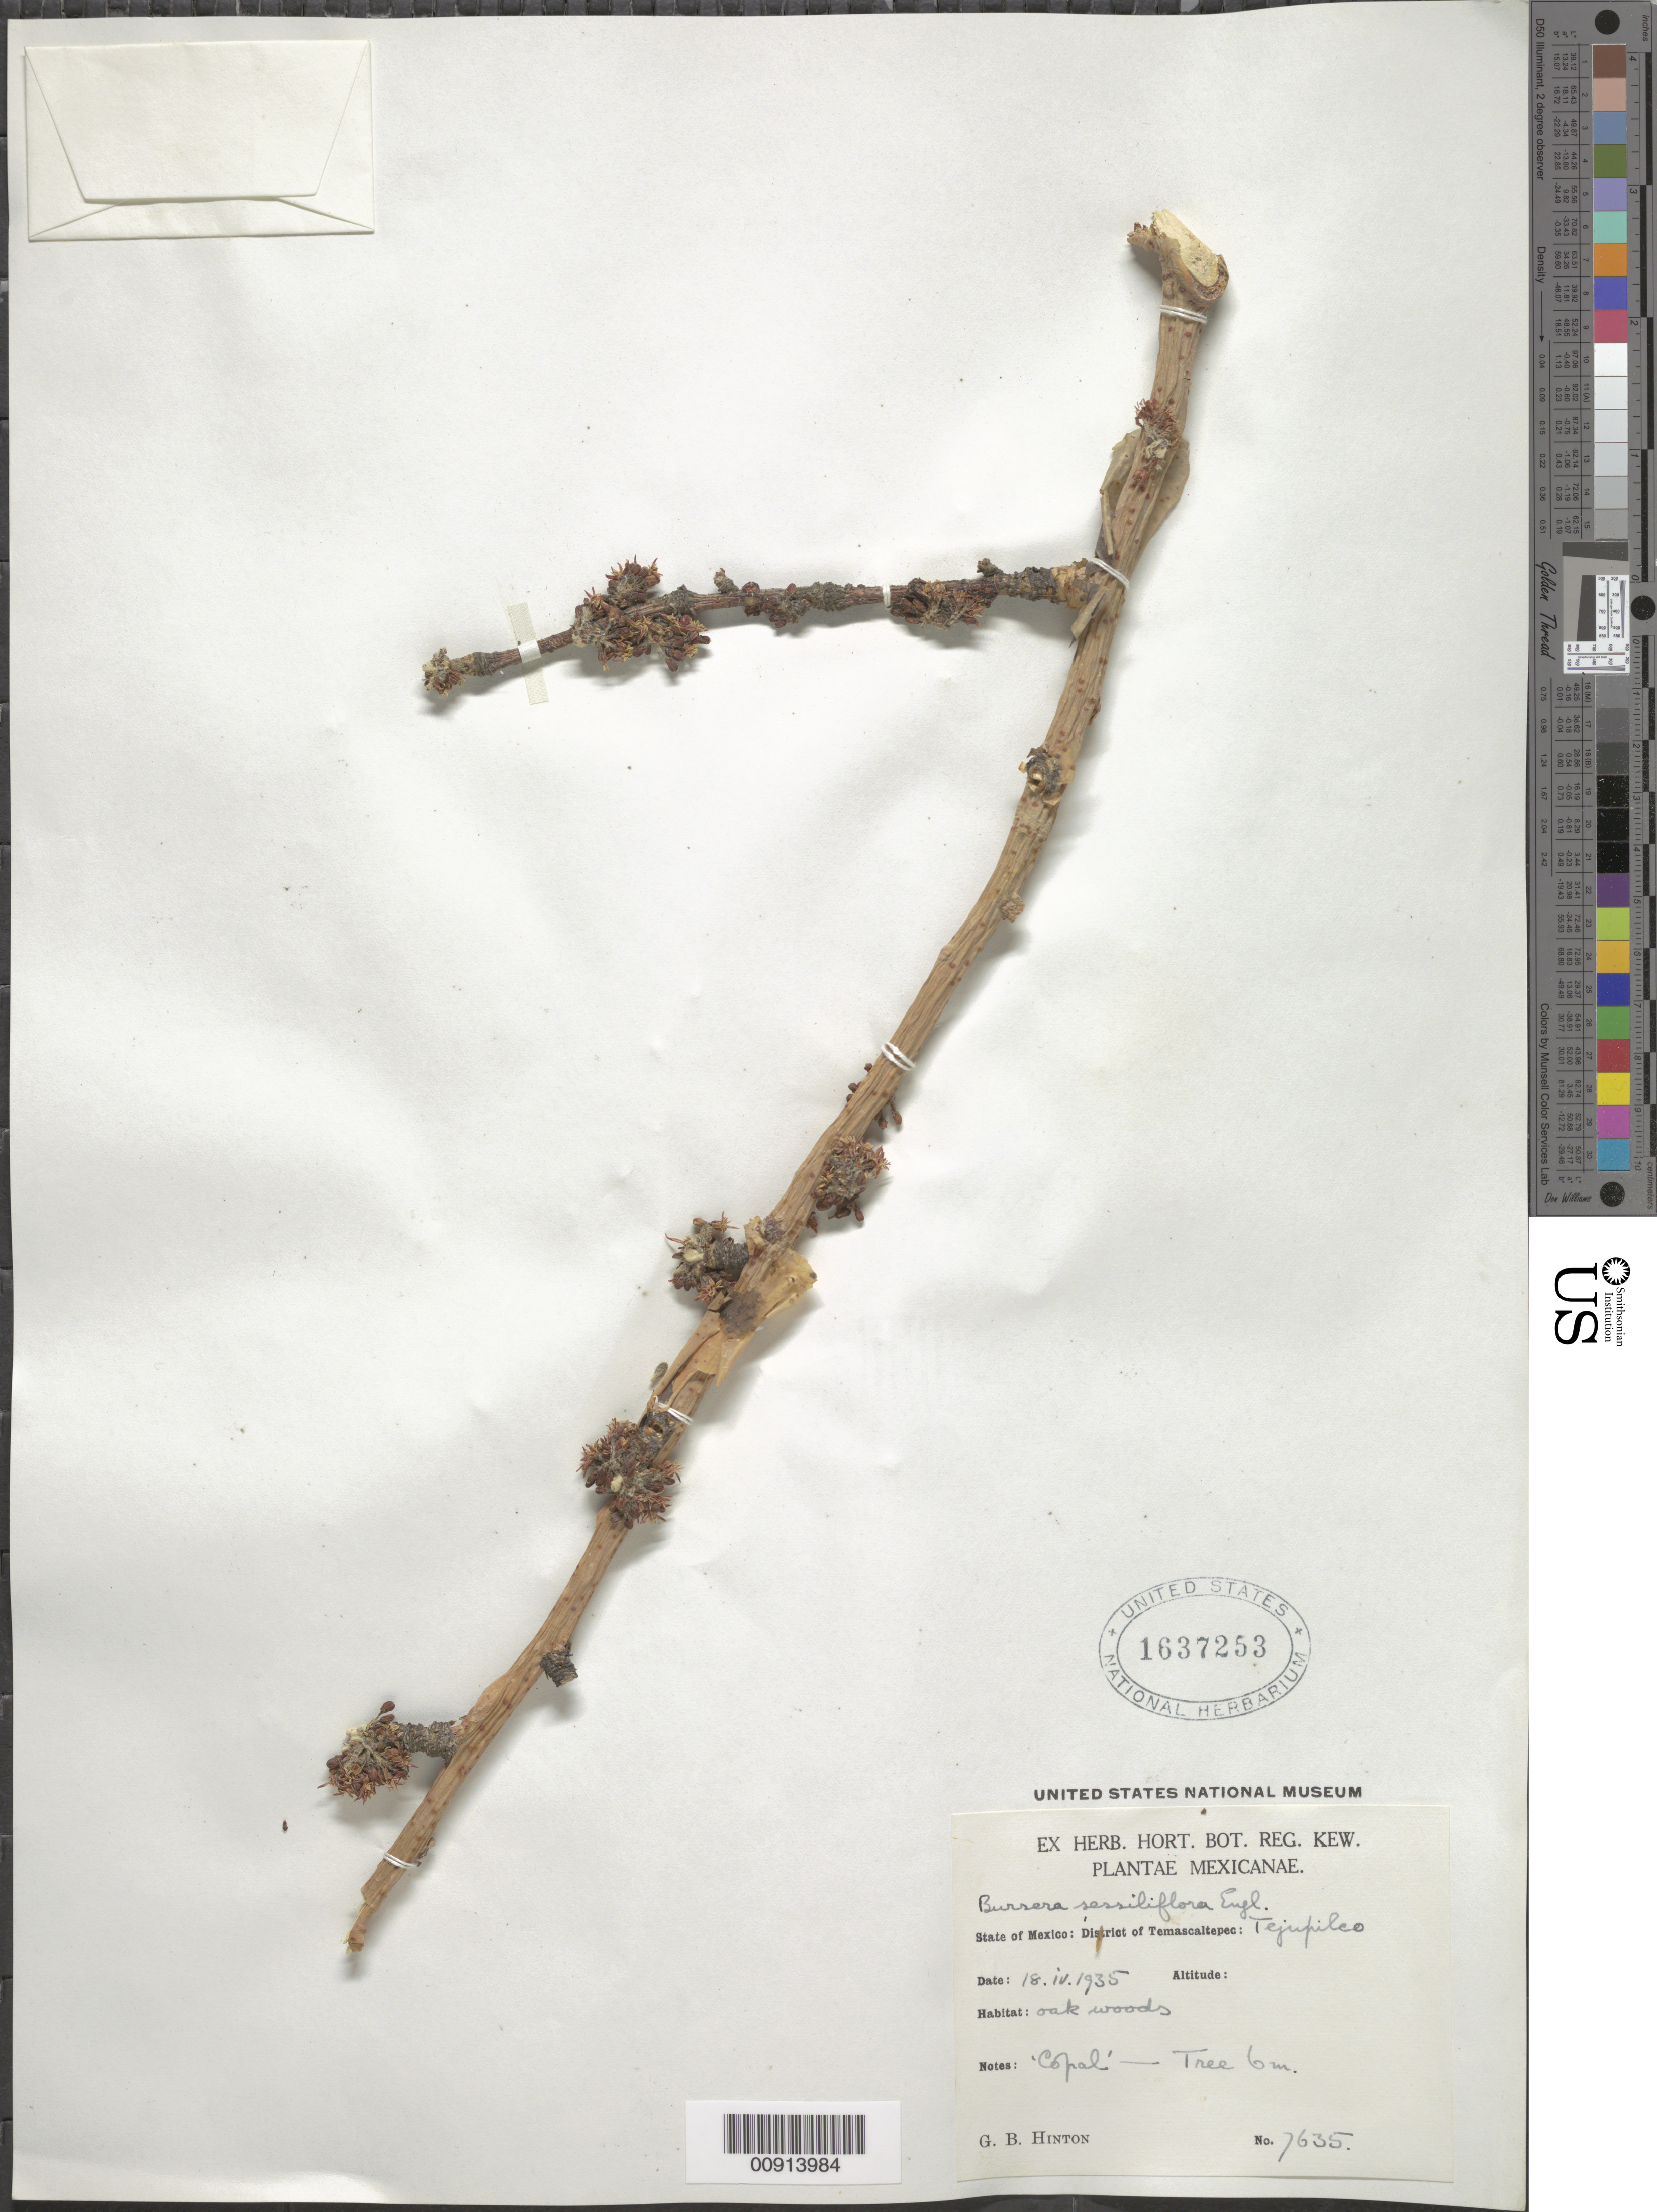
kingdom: Plantae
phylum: Tracheophyta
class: Magnoliopsida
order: Sapindales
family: Burseraceae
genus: Bursera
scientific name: Bursera sessiliflora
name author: Engl.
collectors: G. B. Hinton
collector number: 7635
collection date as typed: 18 Apr 1935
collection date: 1935-04-18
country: Mexico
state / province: México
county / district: Temascaltepec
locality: State of Mexico: District of Temascaltepec: Tejupilco.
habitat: Oak woods.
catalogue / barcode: US 1637253